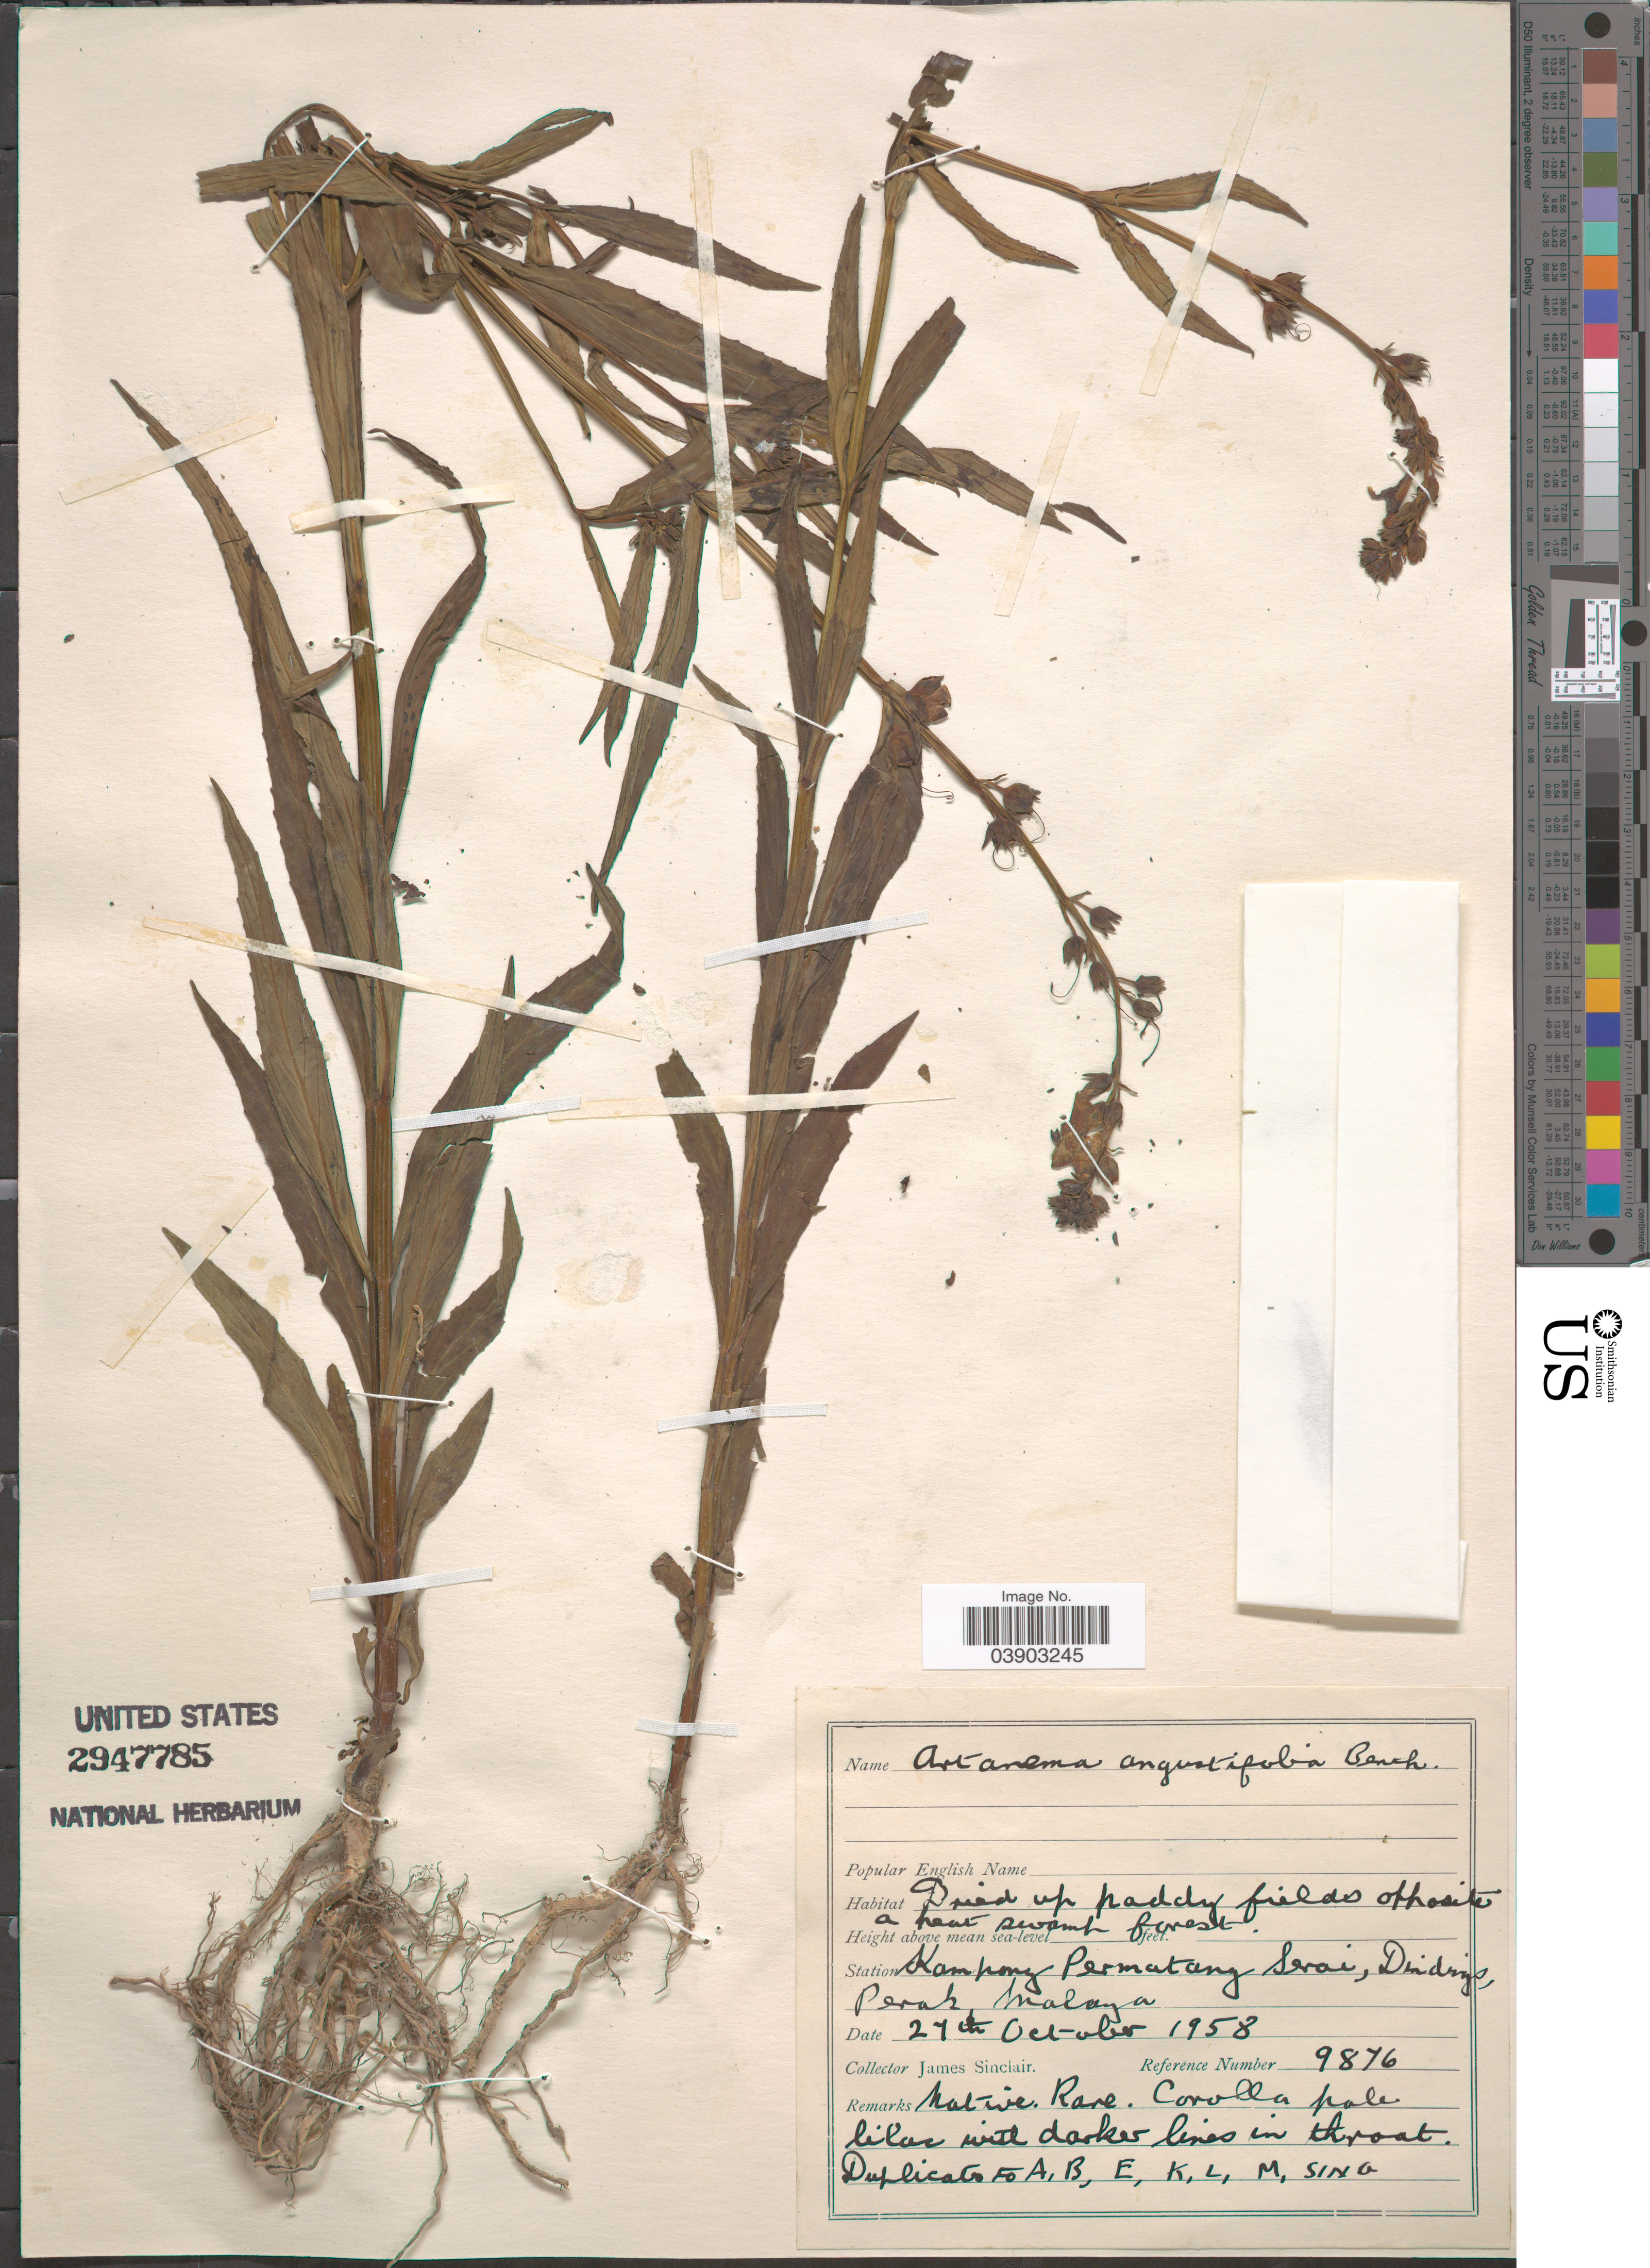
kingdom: Plantae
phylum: Tracheophyta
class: Magnoliopsida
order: Lamiales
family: Linderniaceae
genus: Artanema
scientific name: Artanema angustifolium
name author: Benth.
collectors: J. Sinclair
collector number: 9876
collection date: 1958-10-27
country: Malaysia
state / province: Perak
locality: Station Kampong Permatang Serai, Dindrys [interpreted]. Malaya.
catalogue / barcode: US 2947785